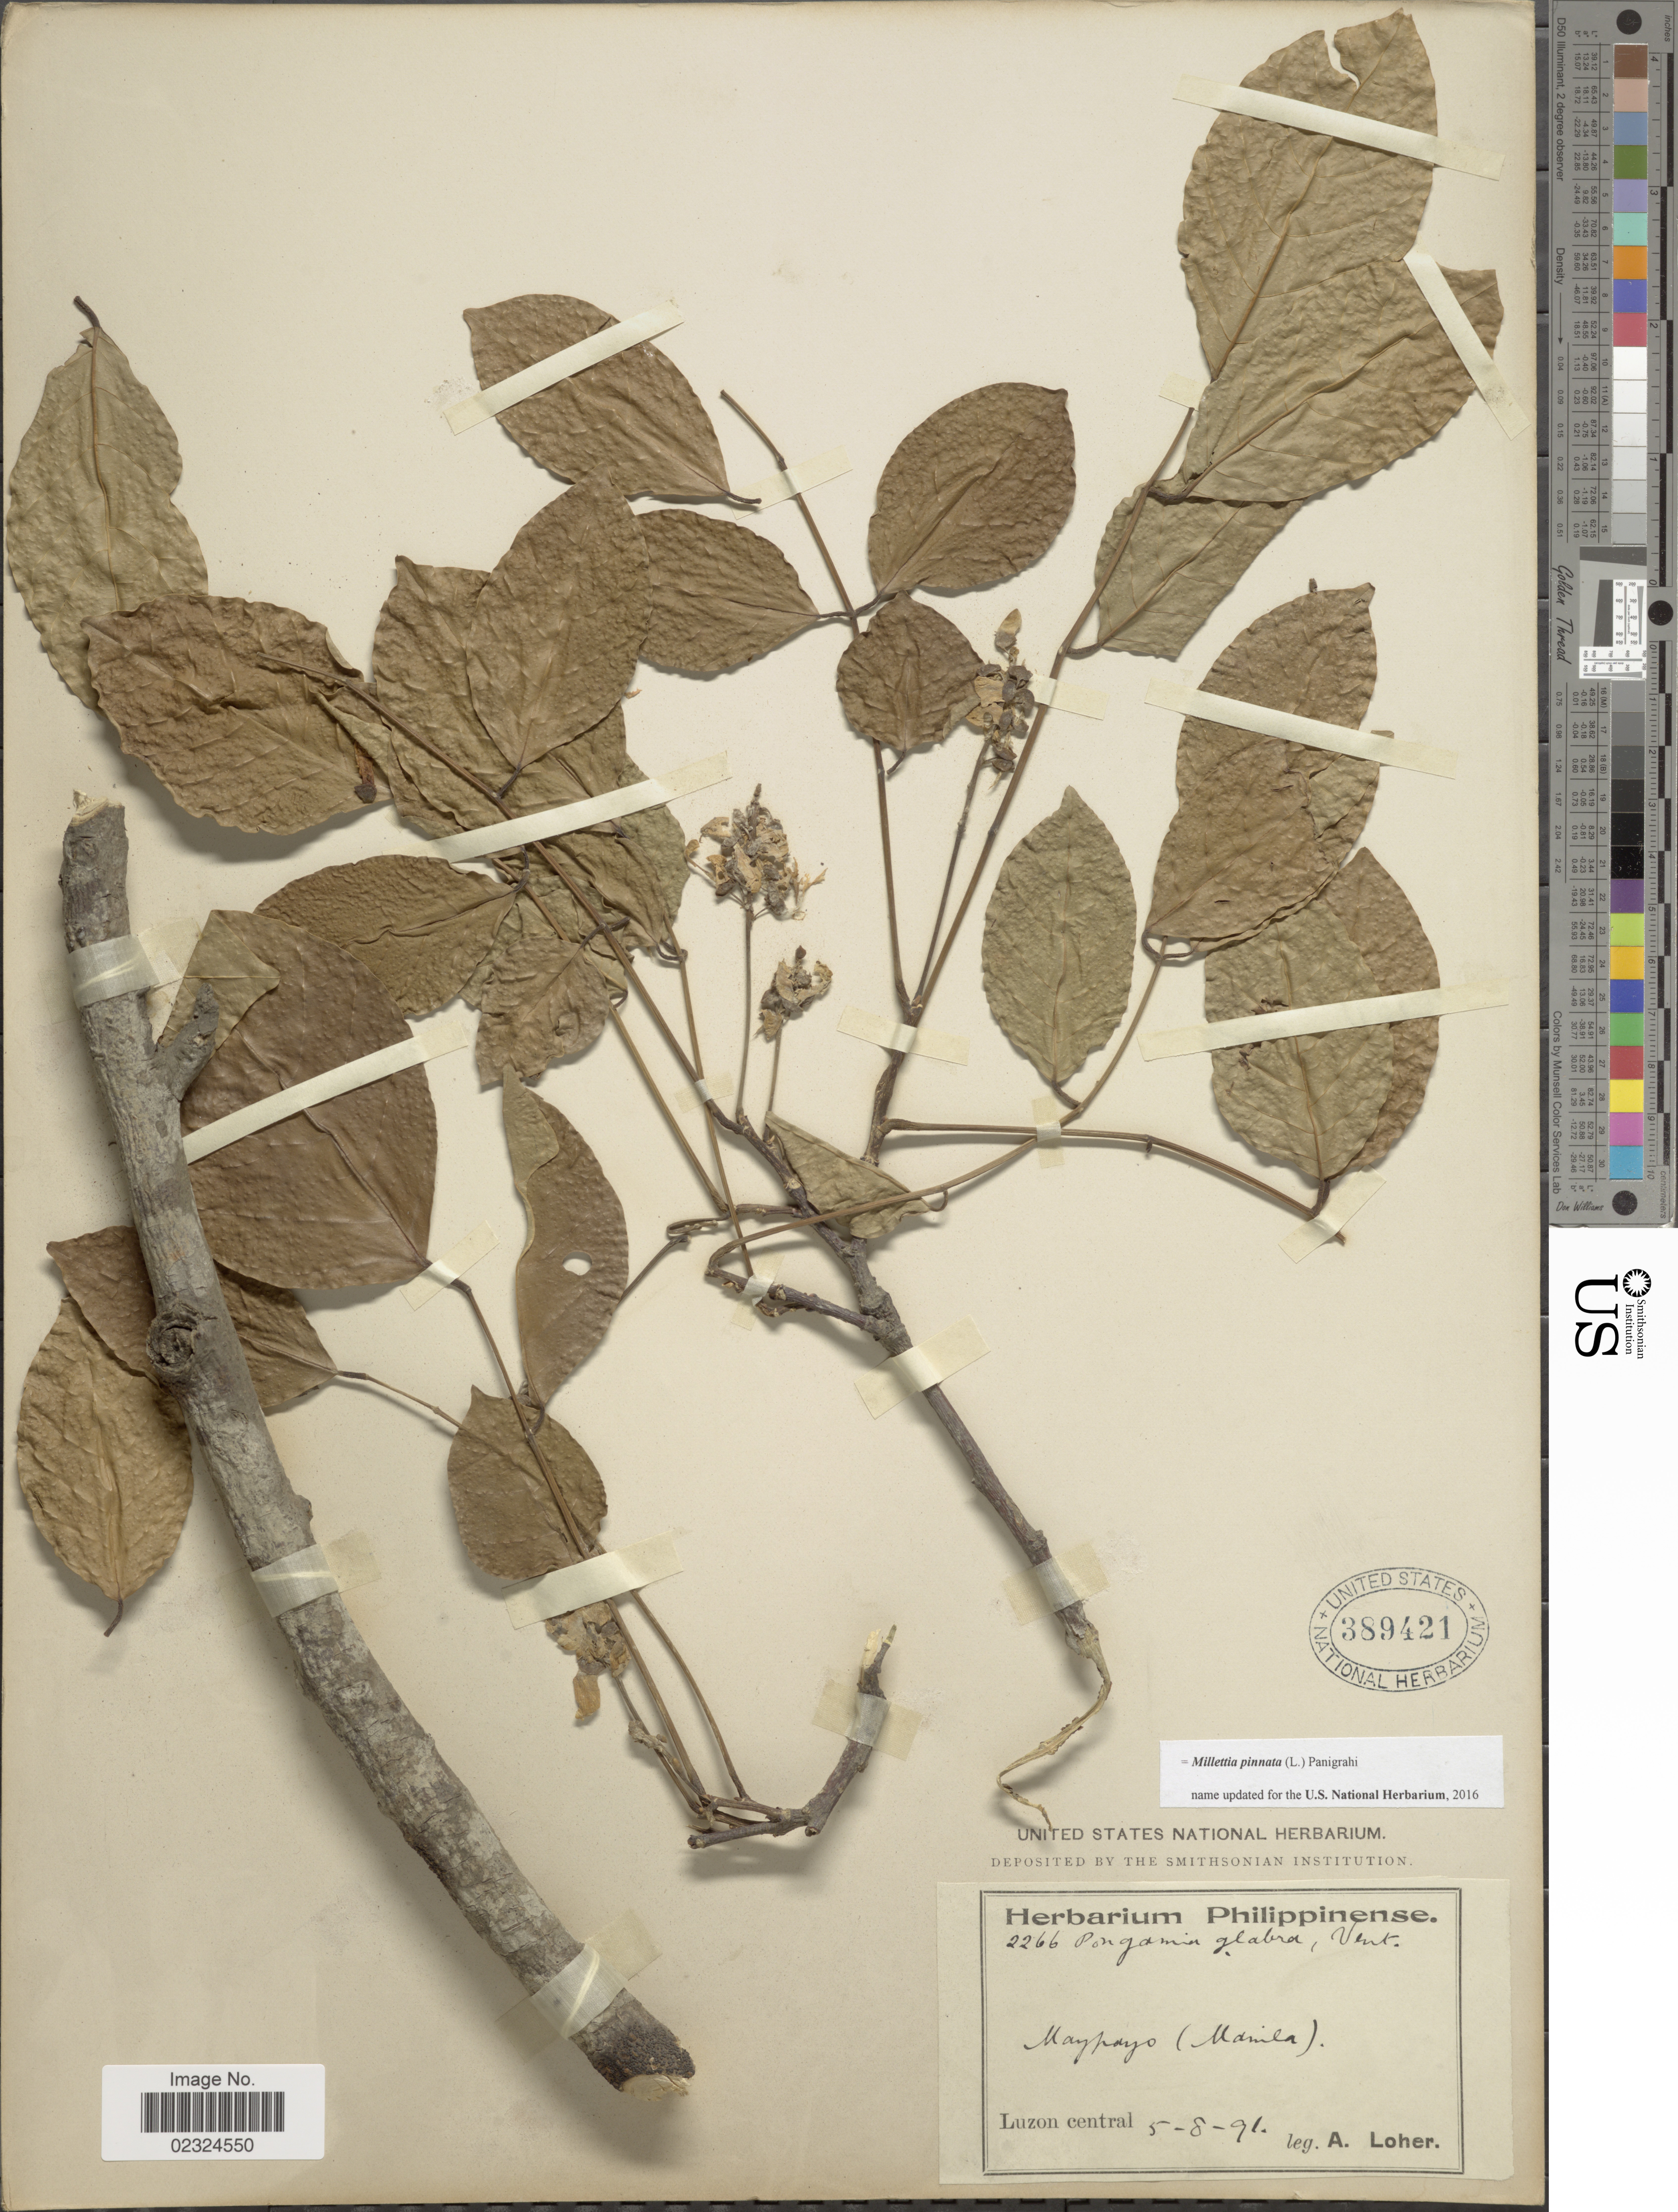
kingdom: Plantae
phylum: Tracheophyta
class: Magnoliopsida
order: Fabales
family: Fabaceae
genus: Millettia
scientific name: Millettia pinnata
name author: (L.) Panigrahi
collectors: A. Loher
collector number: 2266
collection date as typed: Transcribed d/m/y: 5/8/91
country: Philippines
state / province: Central Luzon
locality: Maypayo (Mamla). Luzon Central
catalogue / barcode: US 389421